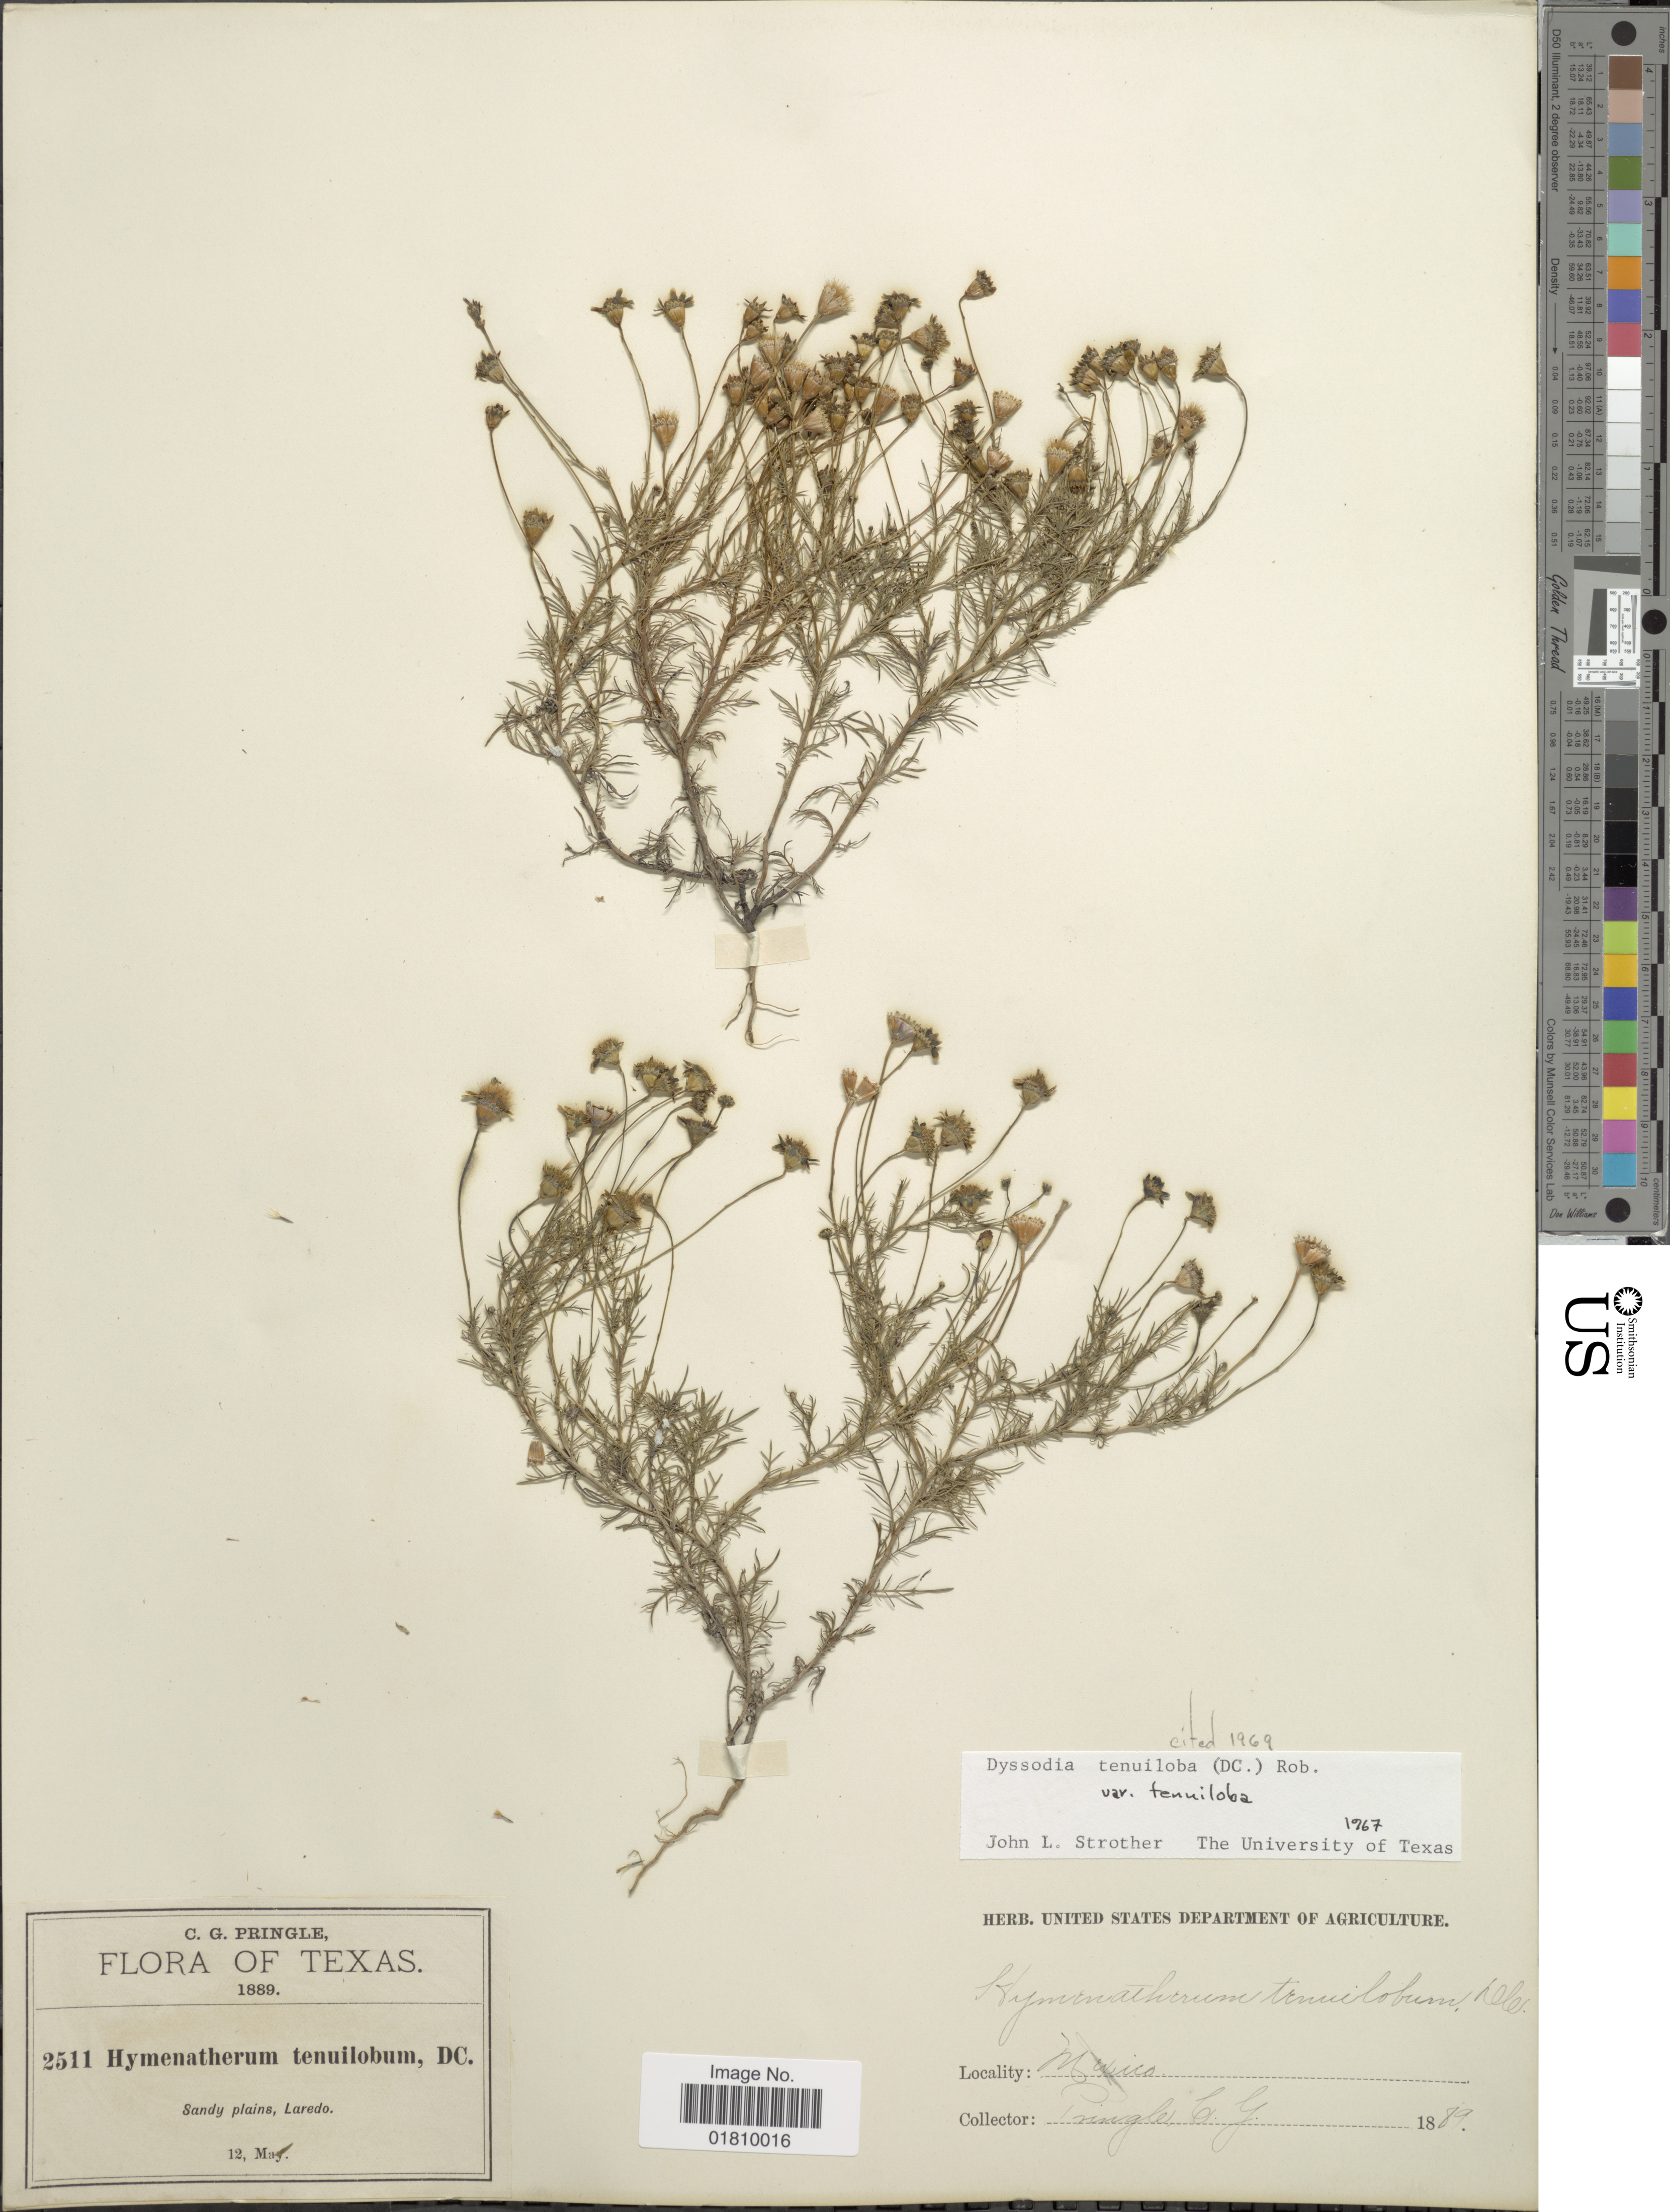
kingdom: Plantae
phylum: Tracheophyta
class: Magnoliopsida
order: Asterales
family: Asteraceae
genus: Thymophylla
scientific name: Thymophylla tenuiloba var. tenuiloba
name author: (DC.) Small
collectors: C. G. Pringle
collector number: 2511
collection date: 1889-05-12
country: United States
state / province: Texas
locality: Sandy plains, Laredo